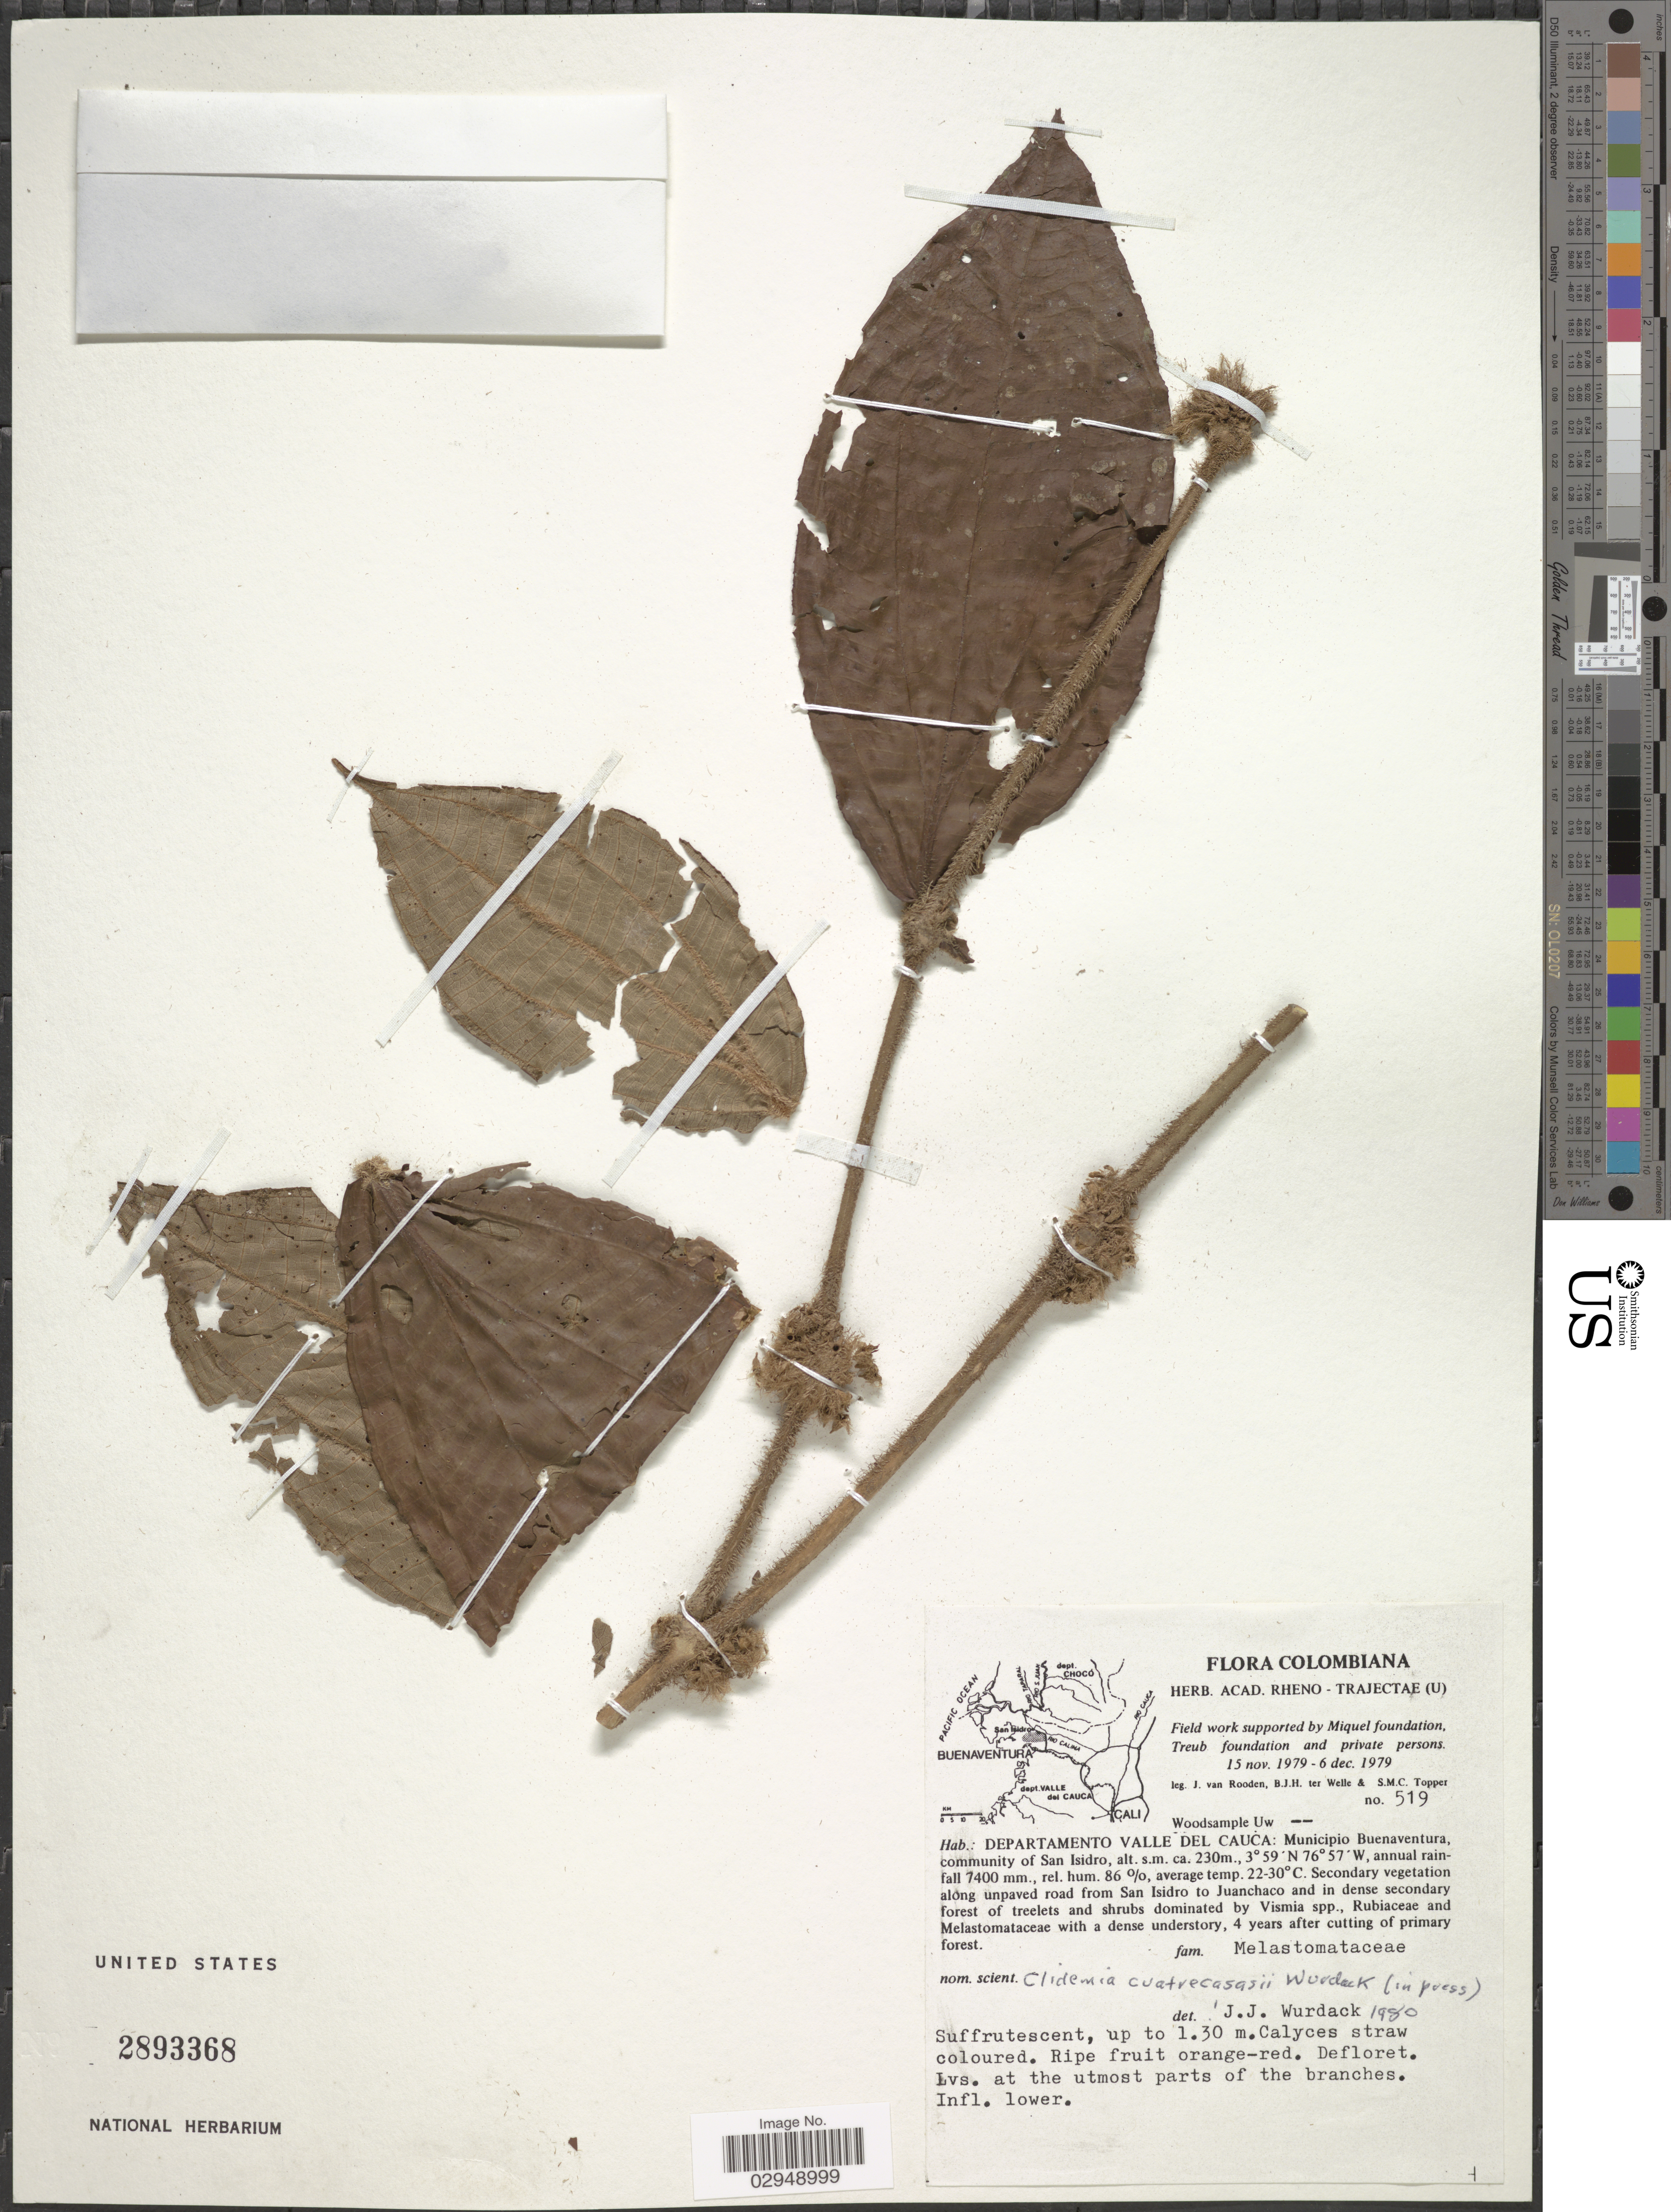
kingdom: Plantae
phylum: Tracheophyta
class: Magnoliopsida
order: Myrtales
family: Melastomataceae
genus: Clidemia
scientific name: Clidemia cuatrecasasii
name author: Wurdack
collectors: J. Van Rooden, B. Welle & S. Topper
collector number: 519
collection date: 1979-11-15/1979-12-06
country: Colombia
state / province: Valle del Cauca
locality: Departamento Valle del Cauca: Municipio Buenaventura, community of San Isidro.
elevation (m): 230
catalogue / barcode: US 2893368